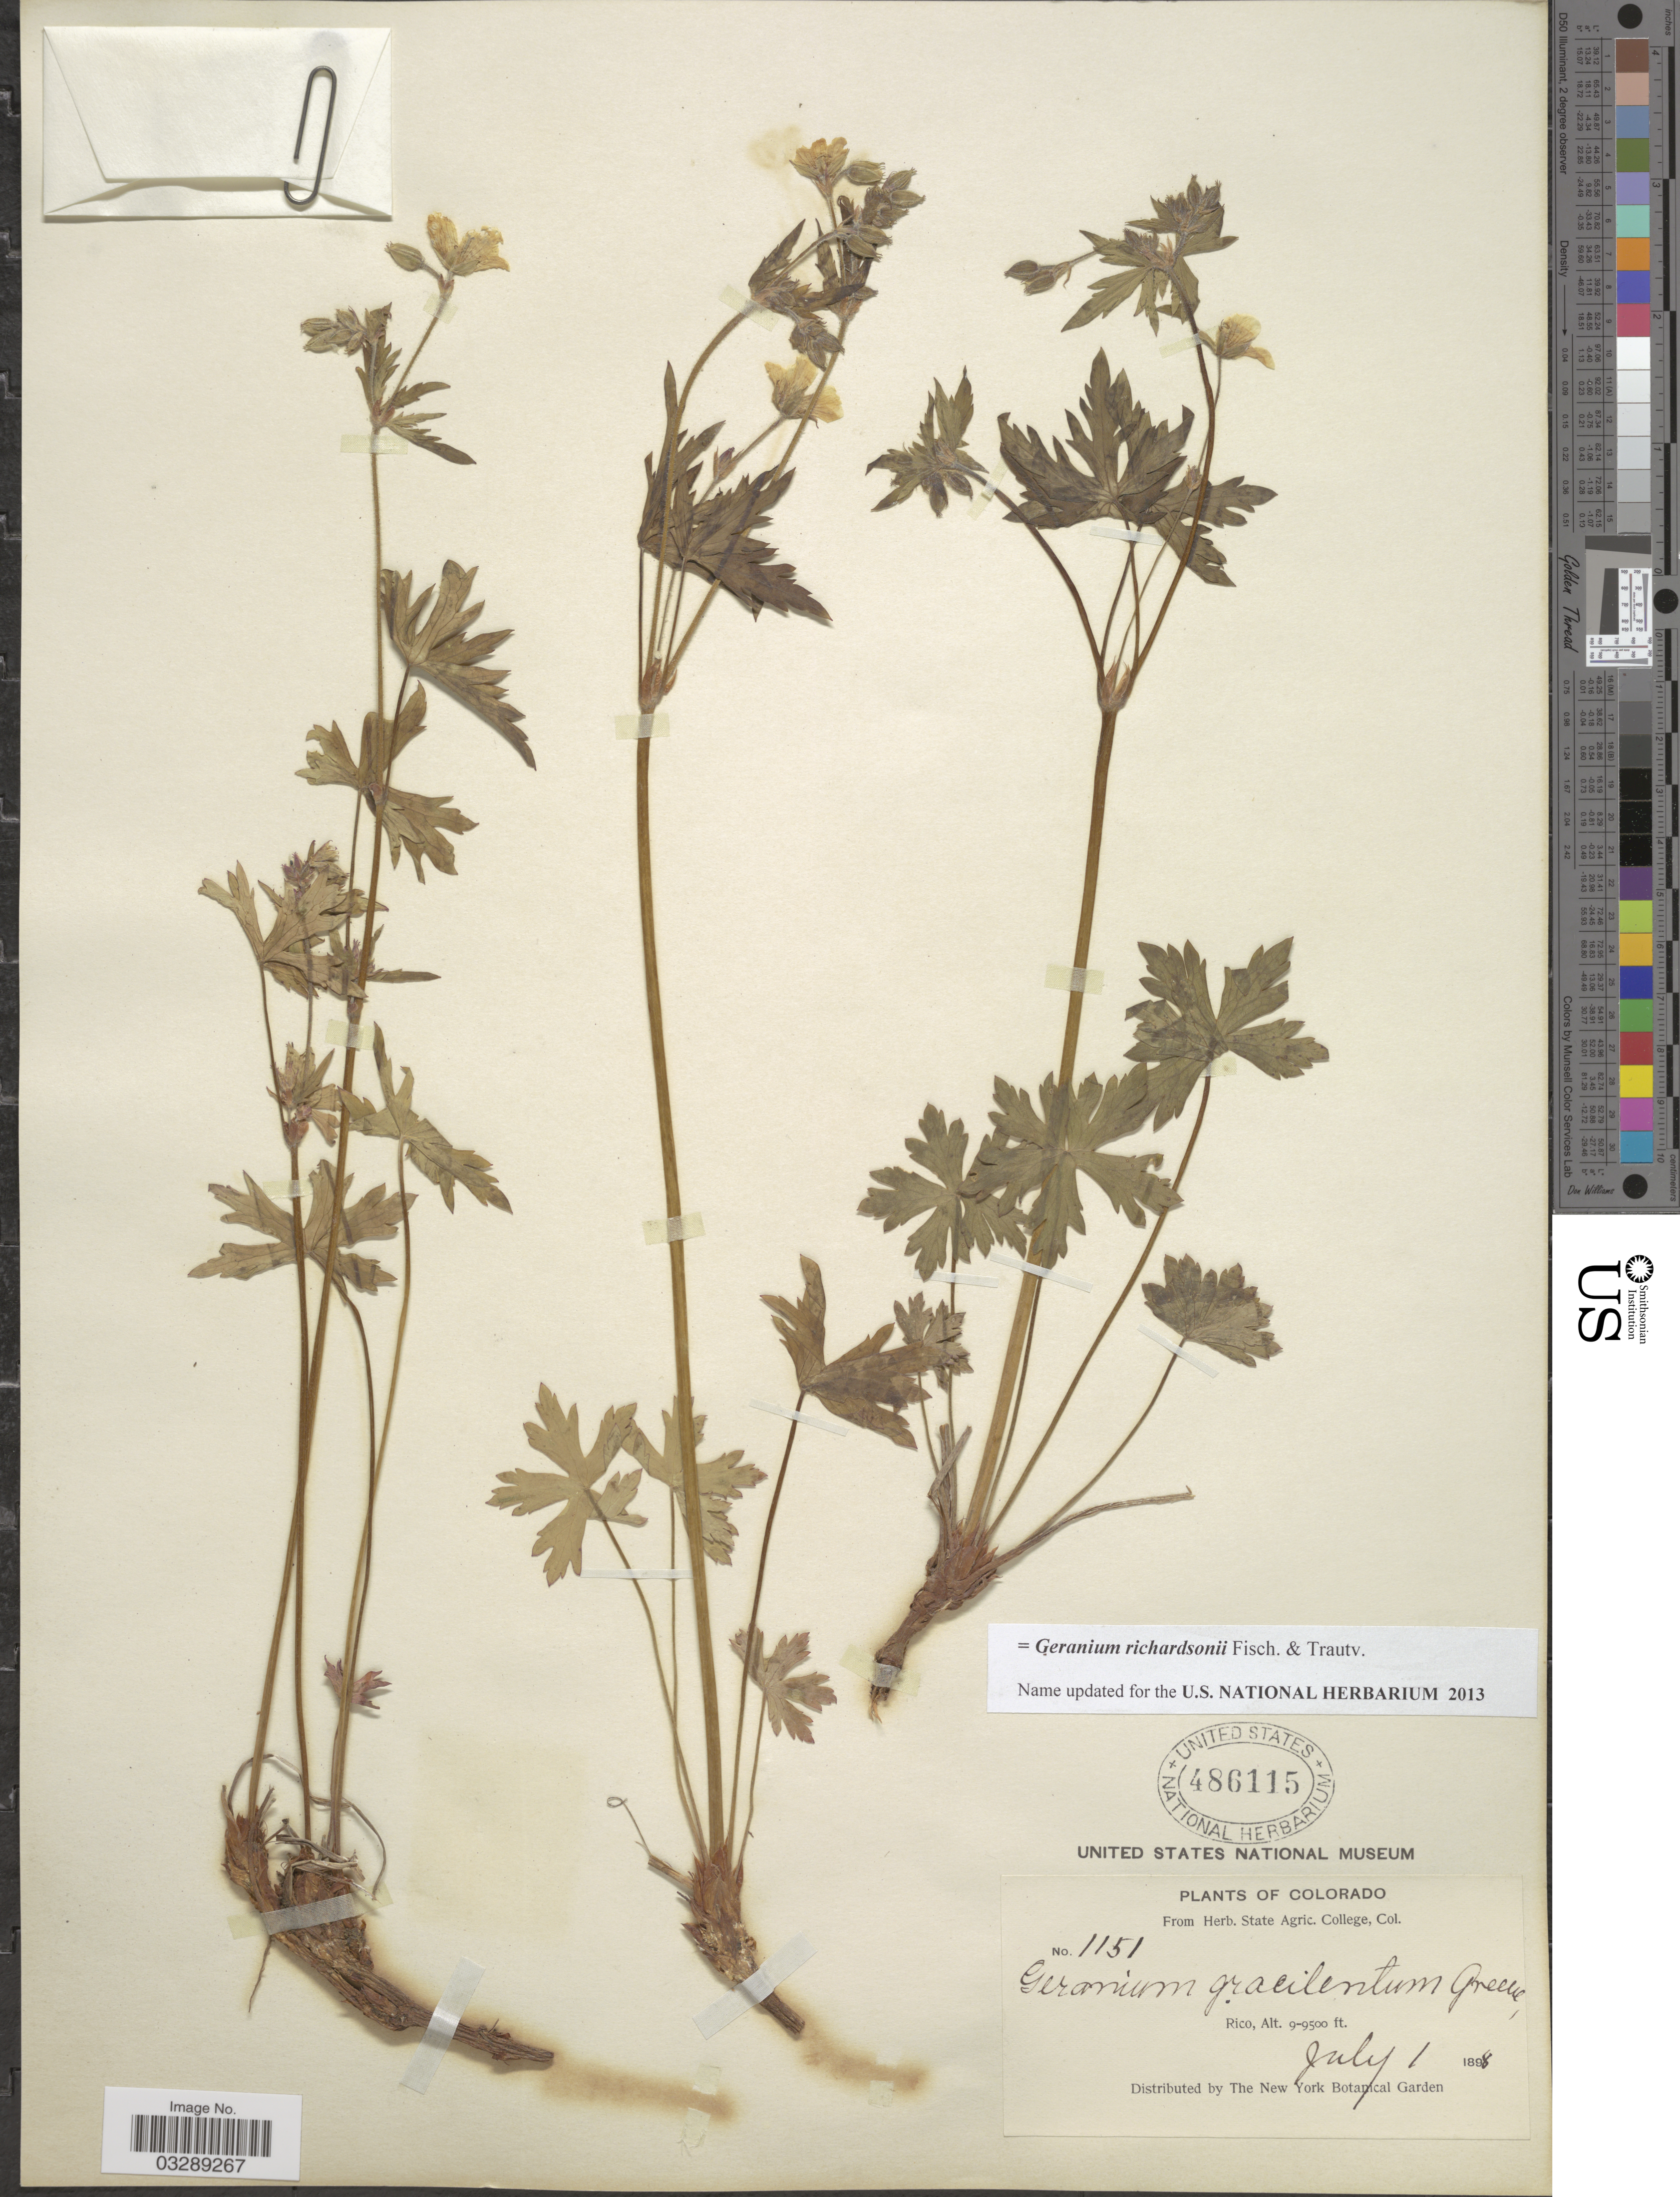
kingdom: Plantae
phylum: Tracheophyta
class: Magnoliopsida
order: Geraniales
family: Geraniaceae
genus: Geranium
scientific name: Geranium richardsonii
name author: Fisch. & Trautv.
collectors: ex herb. State Agric. College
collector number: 1151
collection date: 1898-07-01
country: United States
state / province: Colorado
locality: Rico.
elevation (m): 2743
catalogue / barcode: US 486115